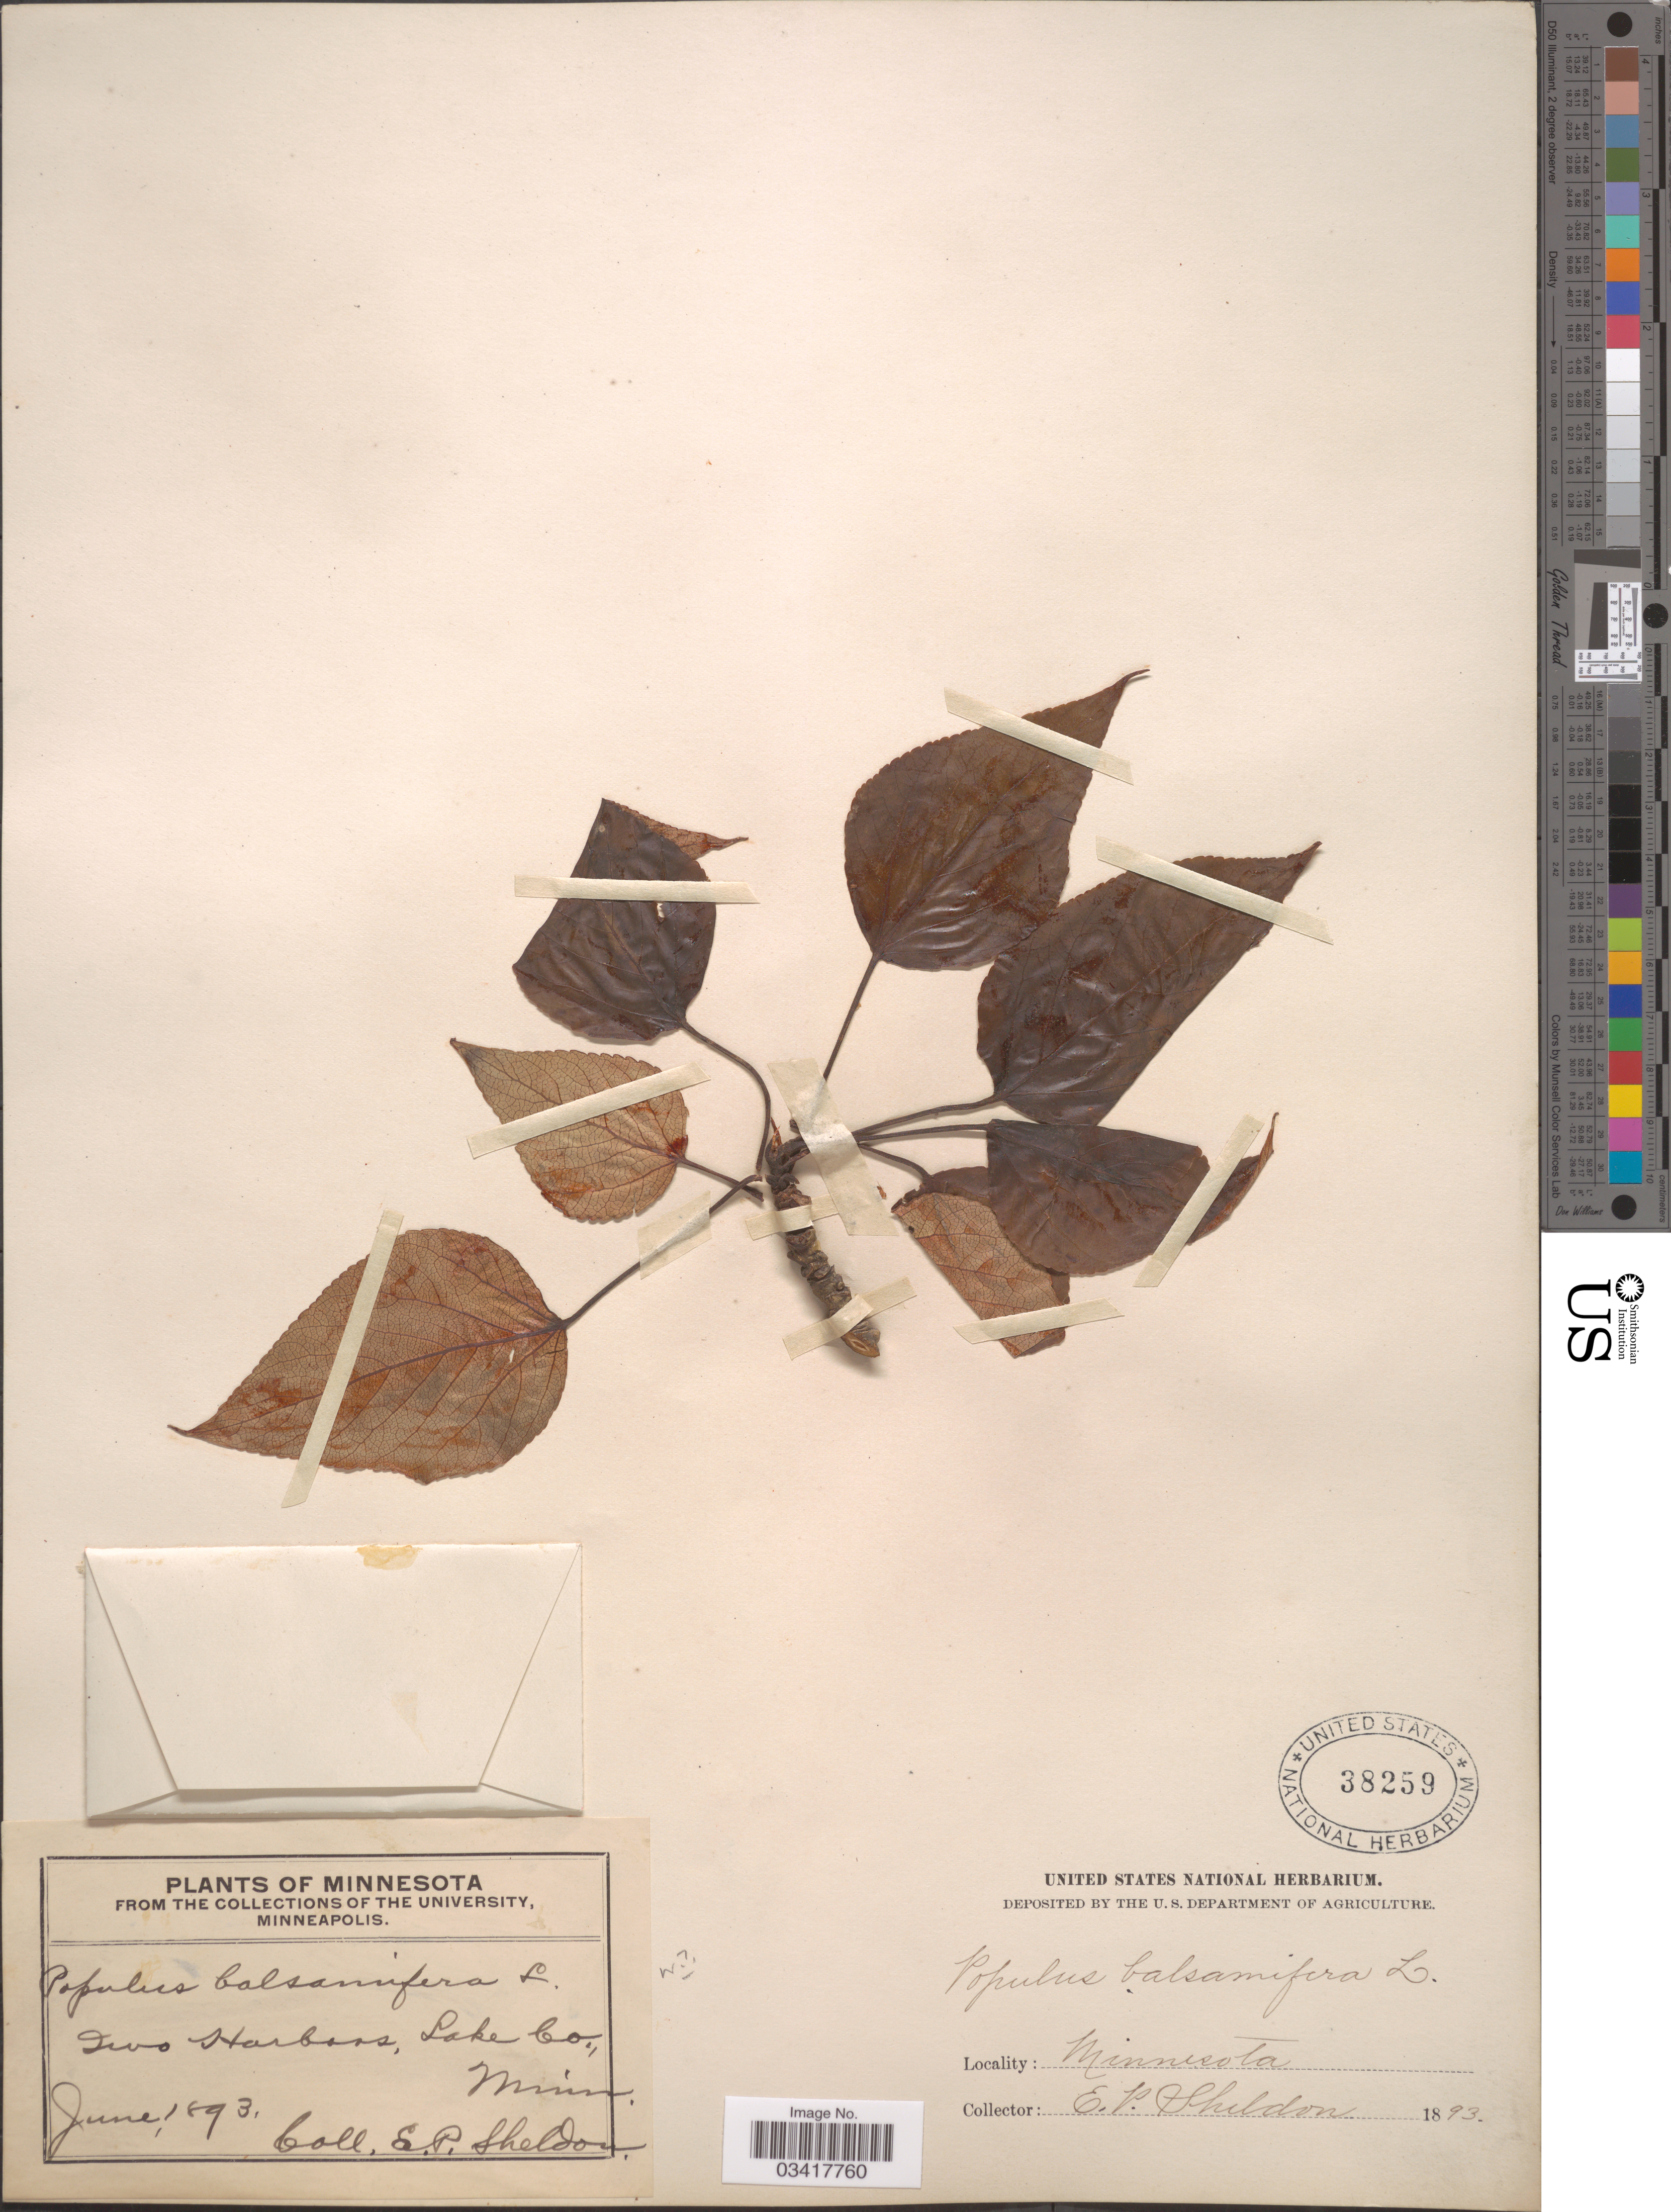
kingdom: Plantae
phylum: Tracheophyta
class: Magnoliopsida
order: Malpighiales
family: Salicaceae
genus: Populus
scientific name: Populus balsamifera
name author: L.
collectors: E. P. Sheldon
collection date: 1893-06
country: United States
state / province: Minnesota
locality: Two Harbors, Lake Co.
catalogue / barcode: US 38259